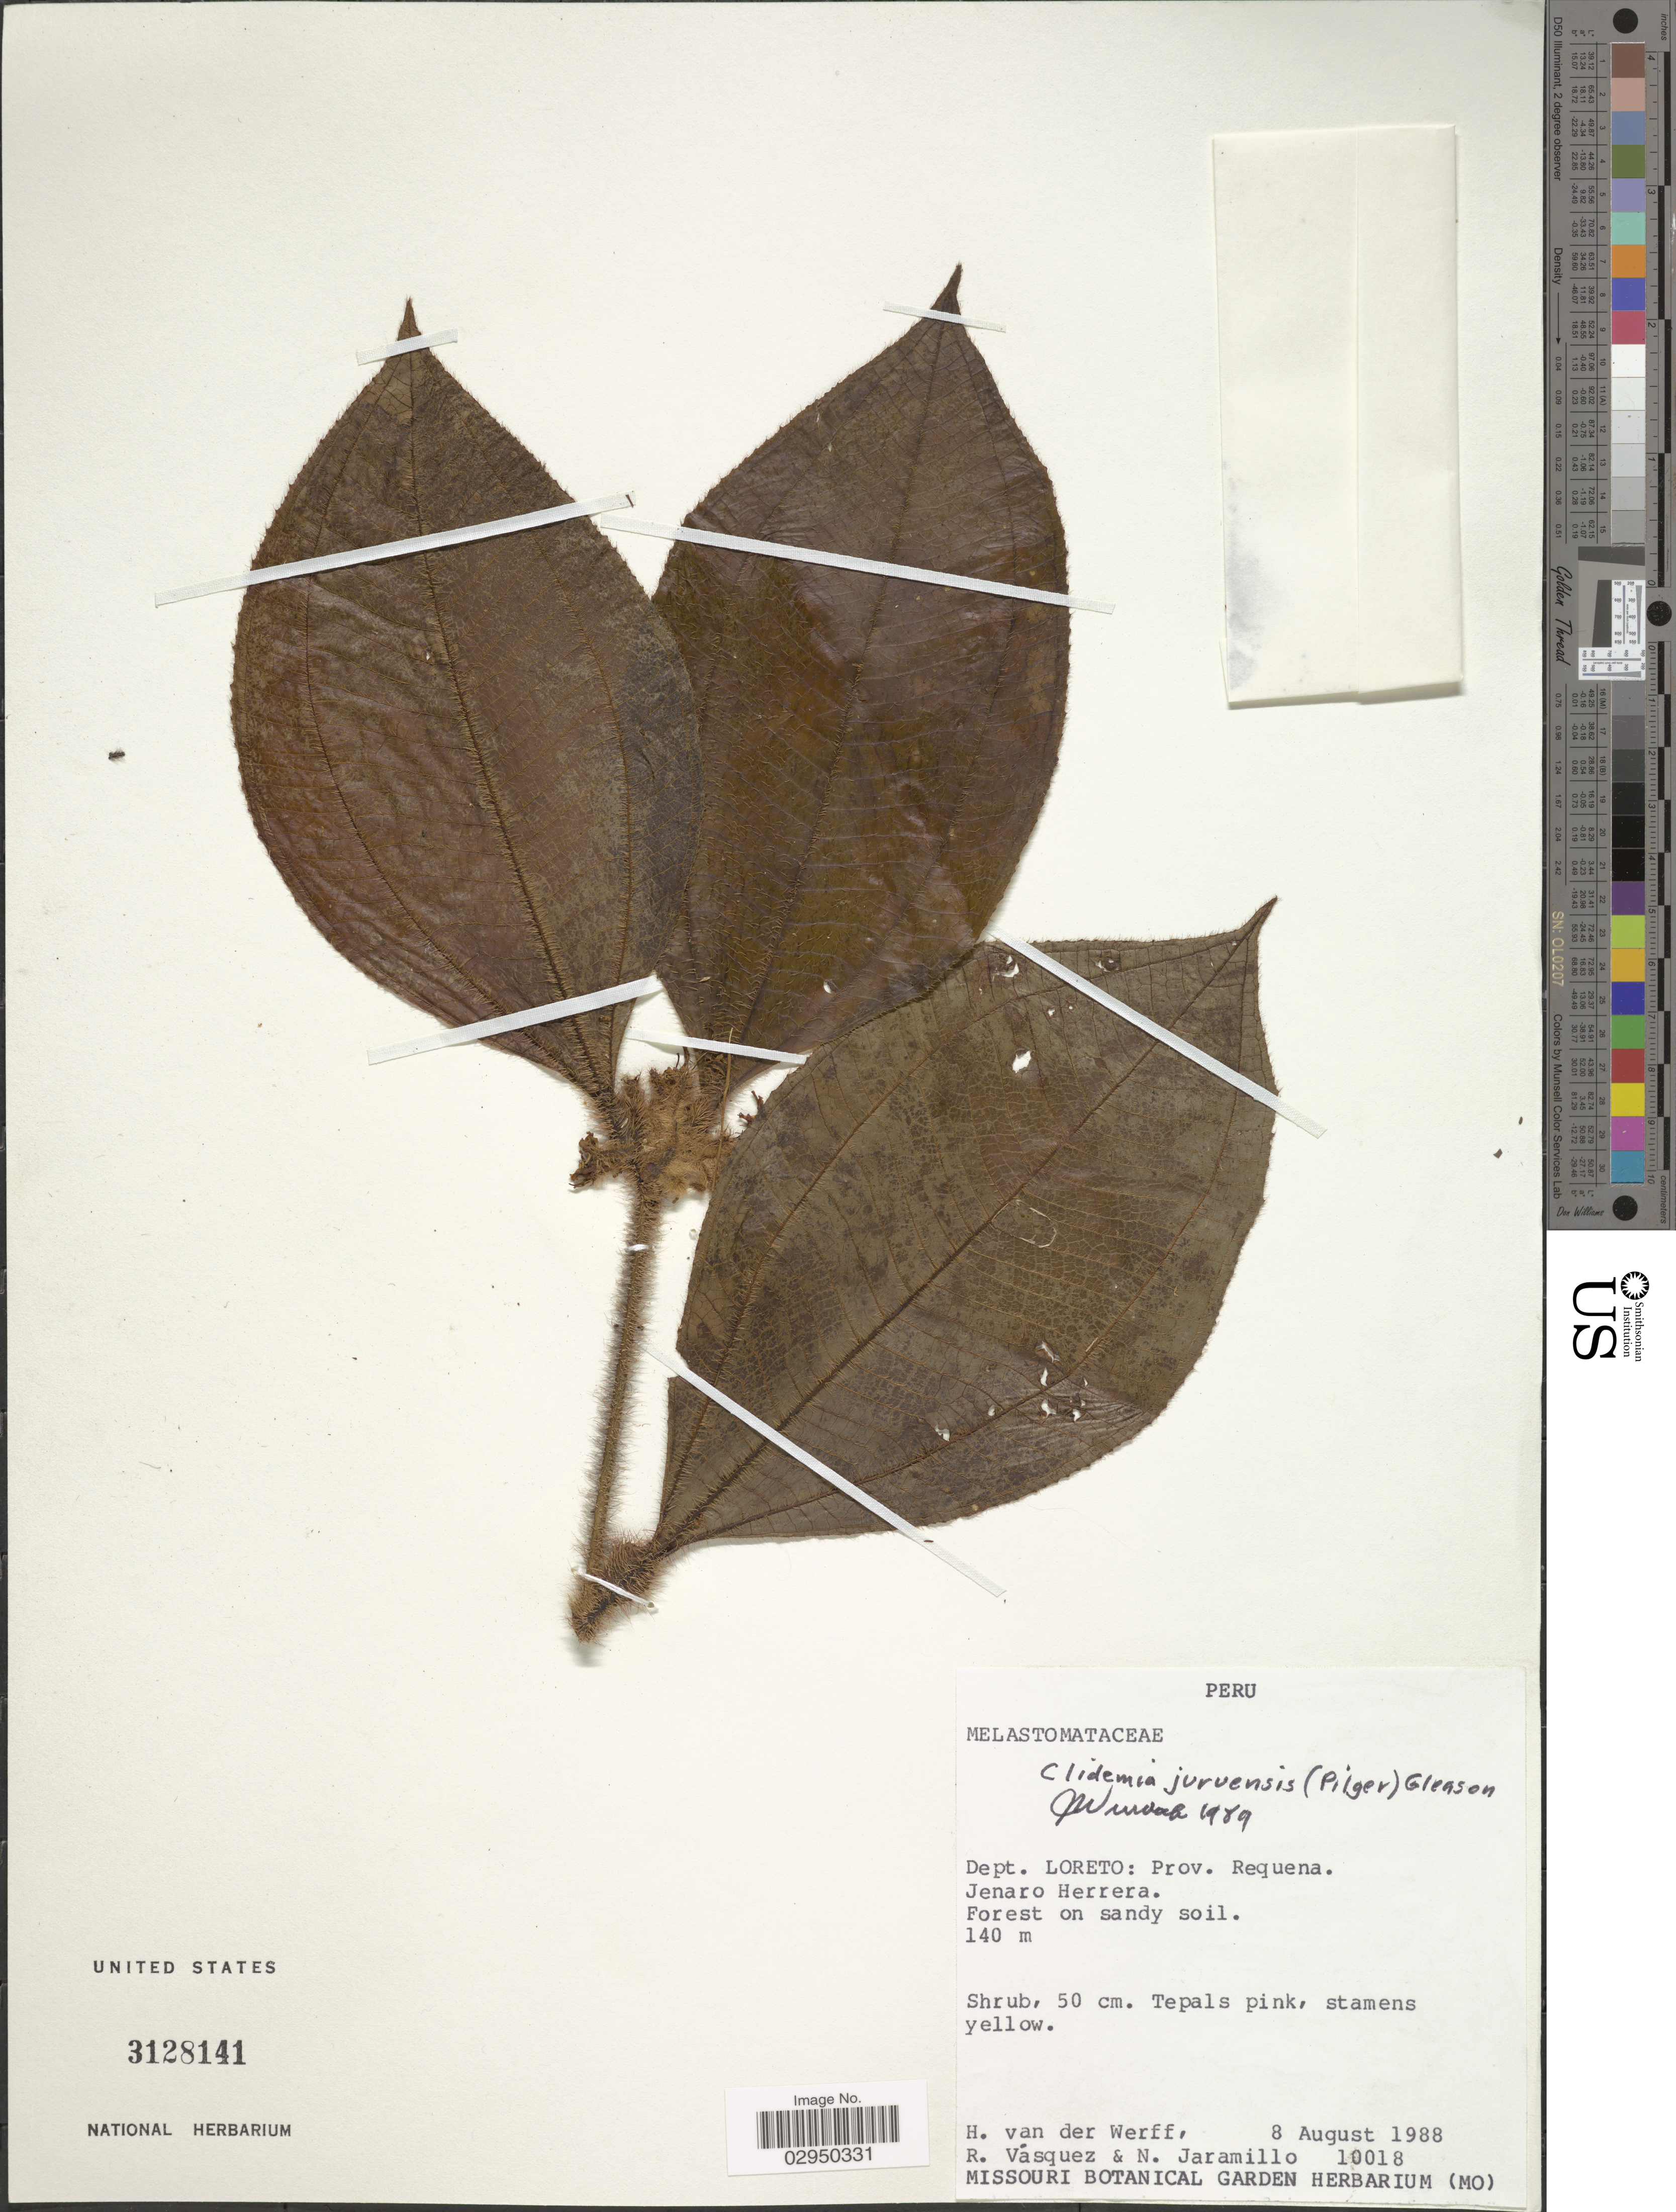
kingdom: Plantae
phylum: Tracheophyta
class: Magnoliopsida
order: Myrtales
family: Melastomataceae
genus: Clidemia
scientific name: Clidemia juruensis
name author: (Pilg.) Gleason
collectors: H. van der Werff, R. Vásquez & N. Jaramillo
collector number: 10018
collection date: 1988-08-08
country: Peru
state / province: Loreto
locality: Dept. Loreto: Prov. Requena. Jenaro Herrera.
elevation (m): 140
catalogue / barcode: US 3128141